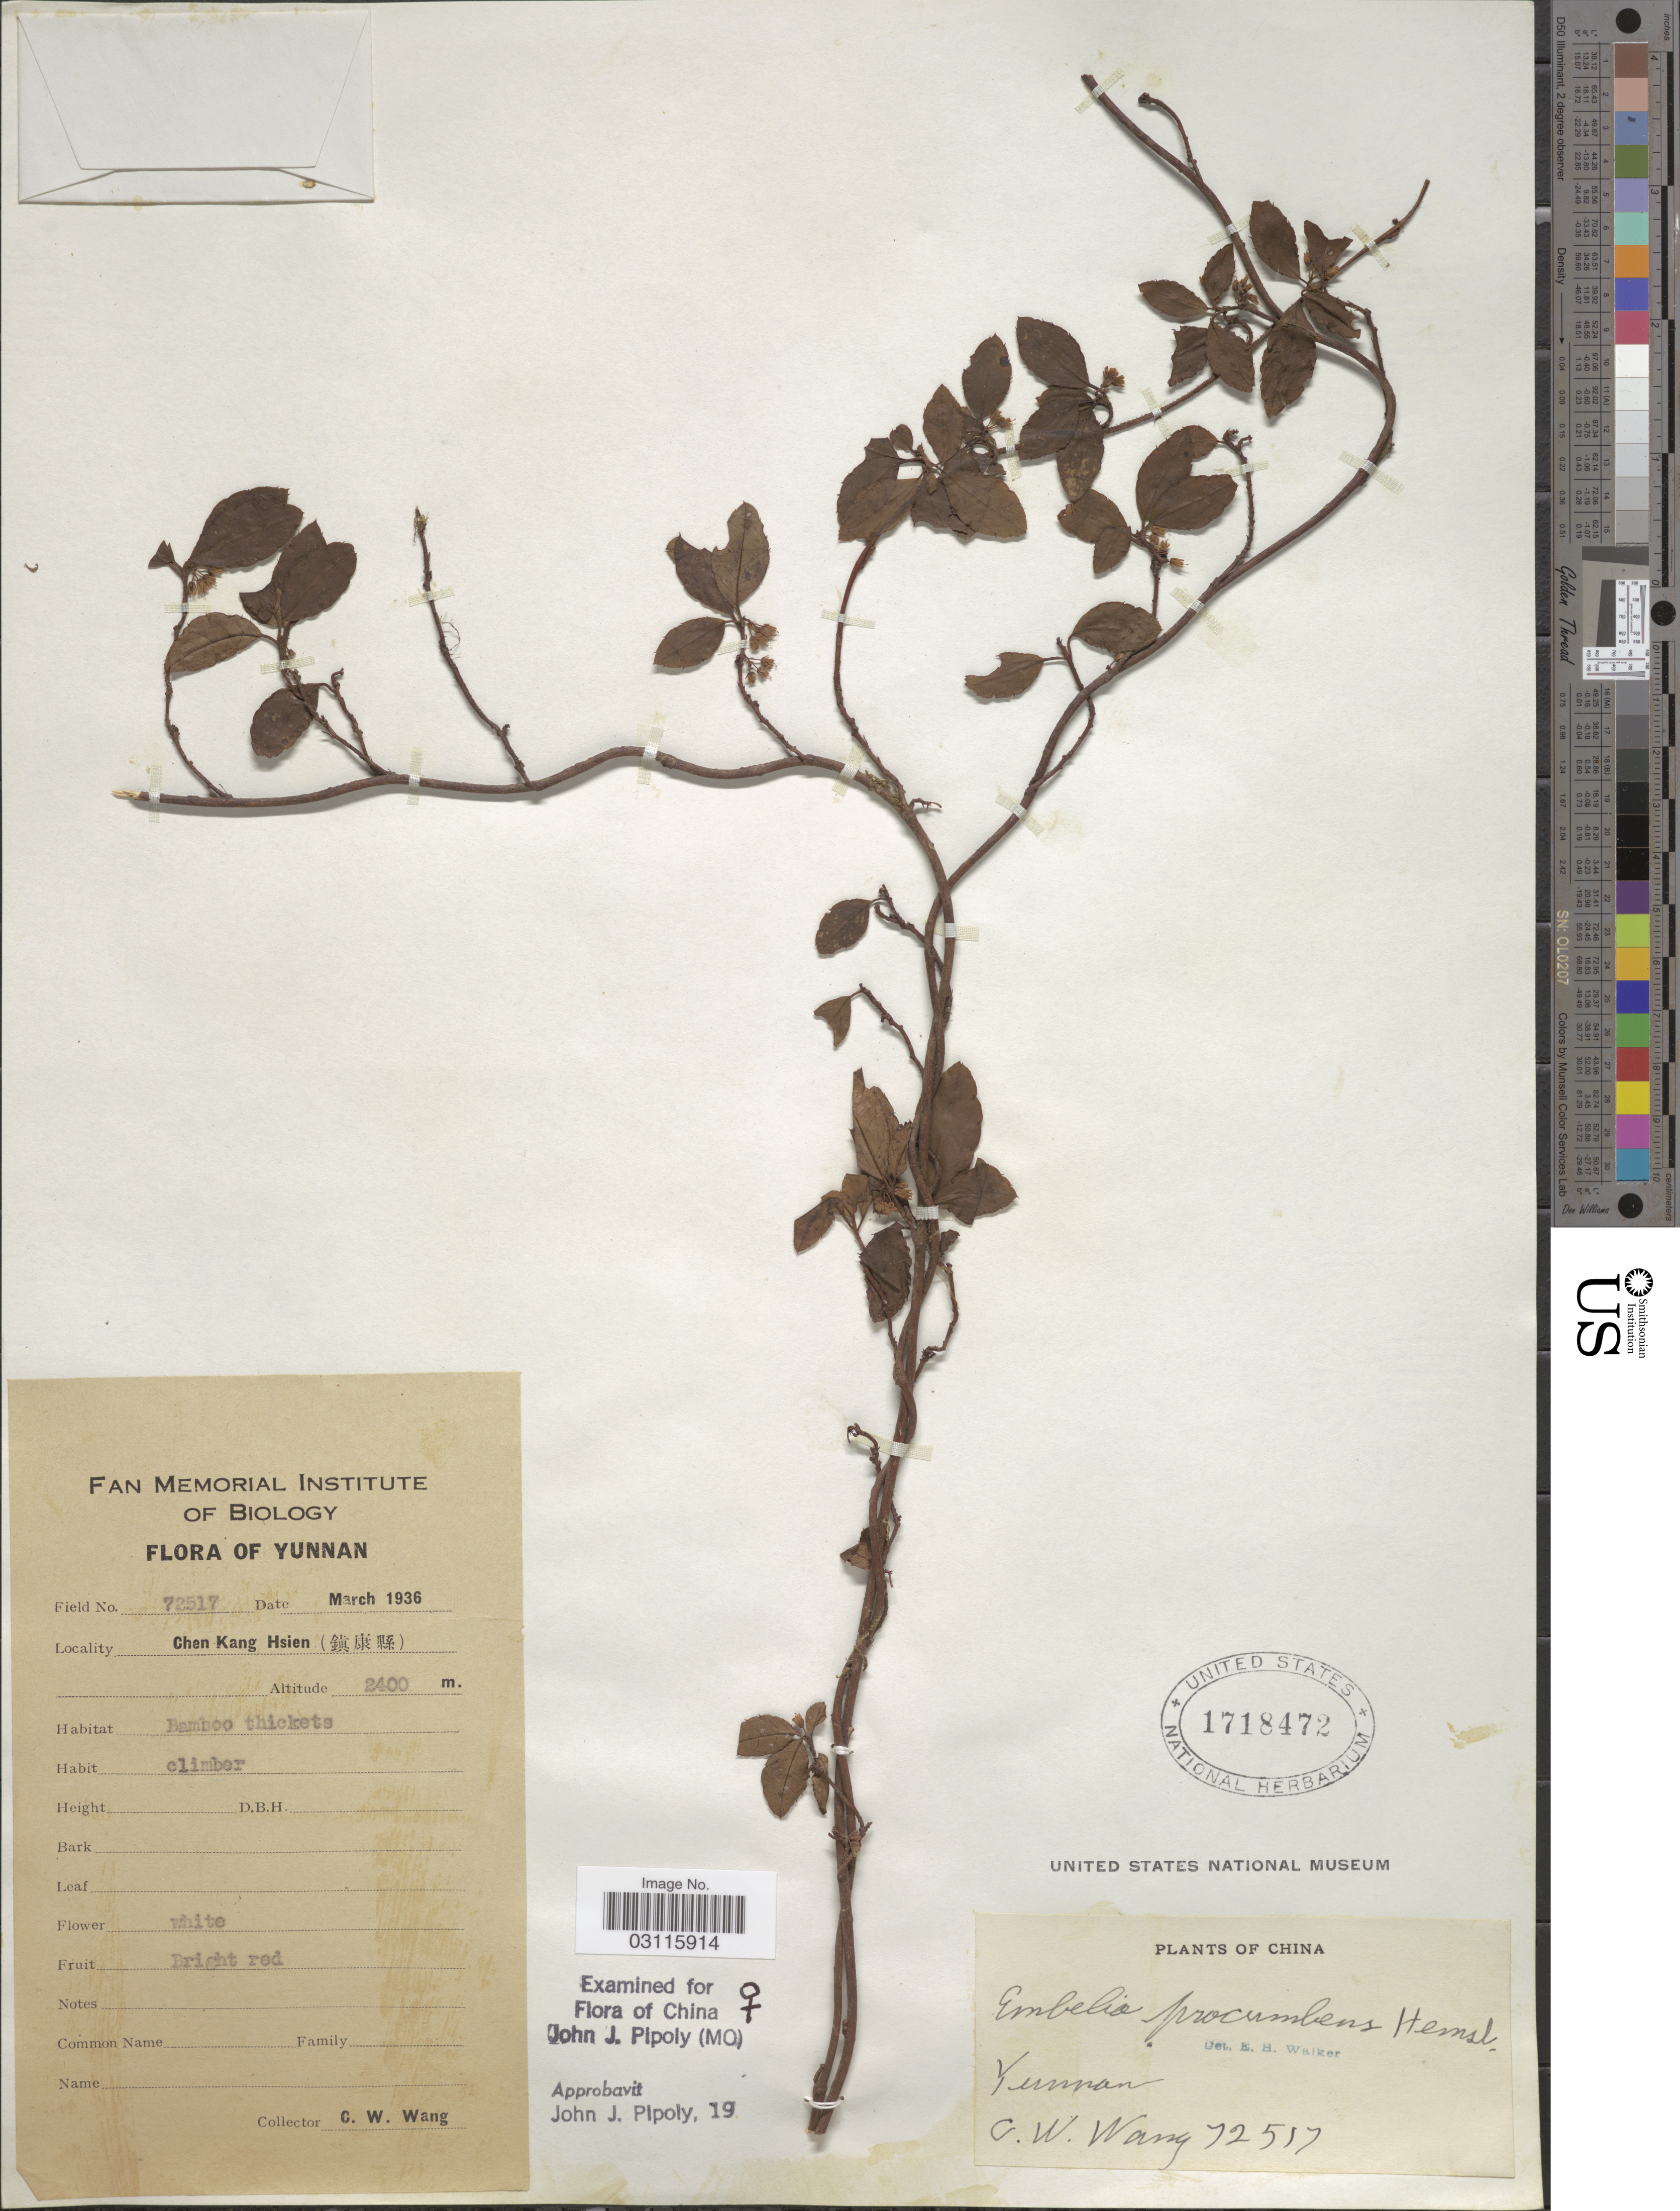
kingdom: Plantae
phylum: Tracheophyta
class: Magnoliopsida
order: Ericales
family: Primulaceae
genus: Embelia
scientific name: Embelia procumbens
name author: Hemsl.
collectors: C. W. Wang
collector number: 72517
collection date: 1936-03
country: China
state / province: Yunnan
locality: Chen-Kang Hsien.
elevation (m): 2400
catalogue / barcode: US 1718472